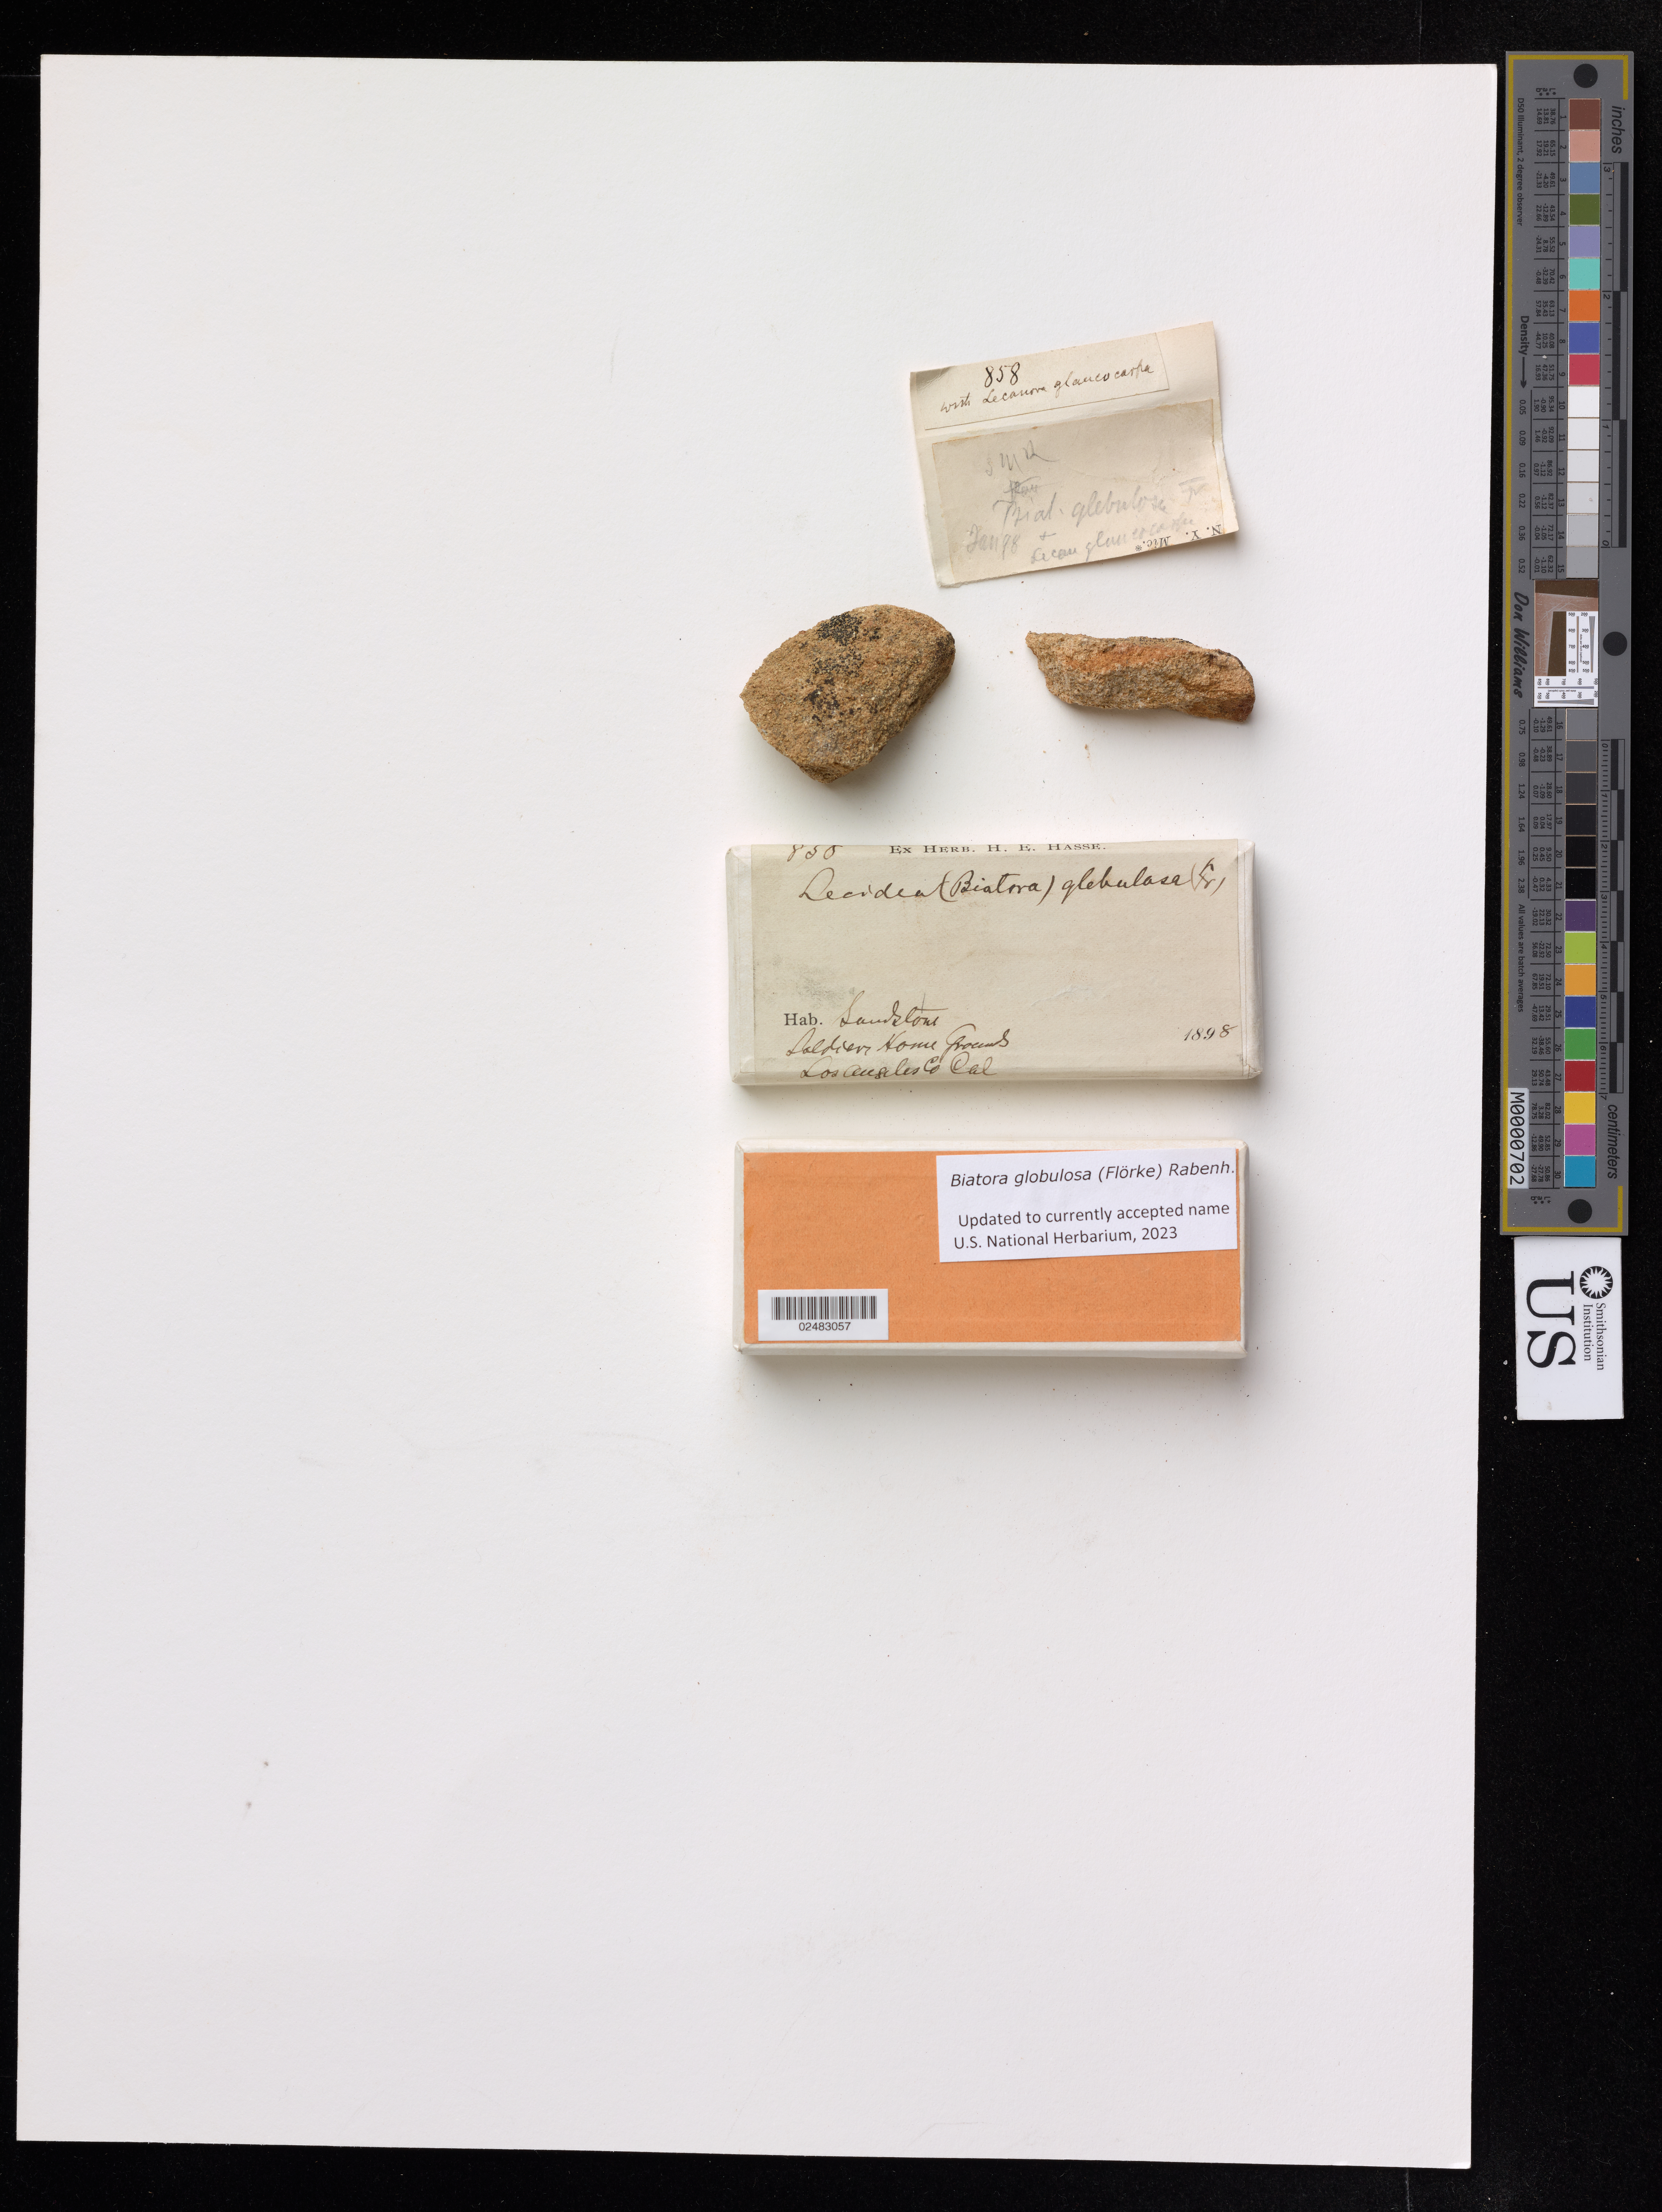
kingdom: Fungi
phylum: Ascomycota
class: Lecanoromycetes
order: Lecanorales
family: Ramalinaceae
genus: Biatora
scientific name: Biatora globulosa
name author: (Flörke) Fr.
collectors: ex herb. H.E. Hasse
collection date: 1898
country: United States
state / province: California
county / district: Los Angeles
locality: Saldion Home Grounds.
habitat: Sandstone.